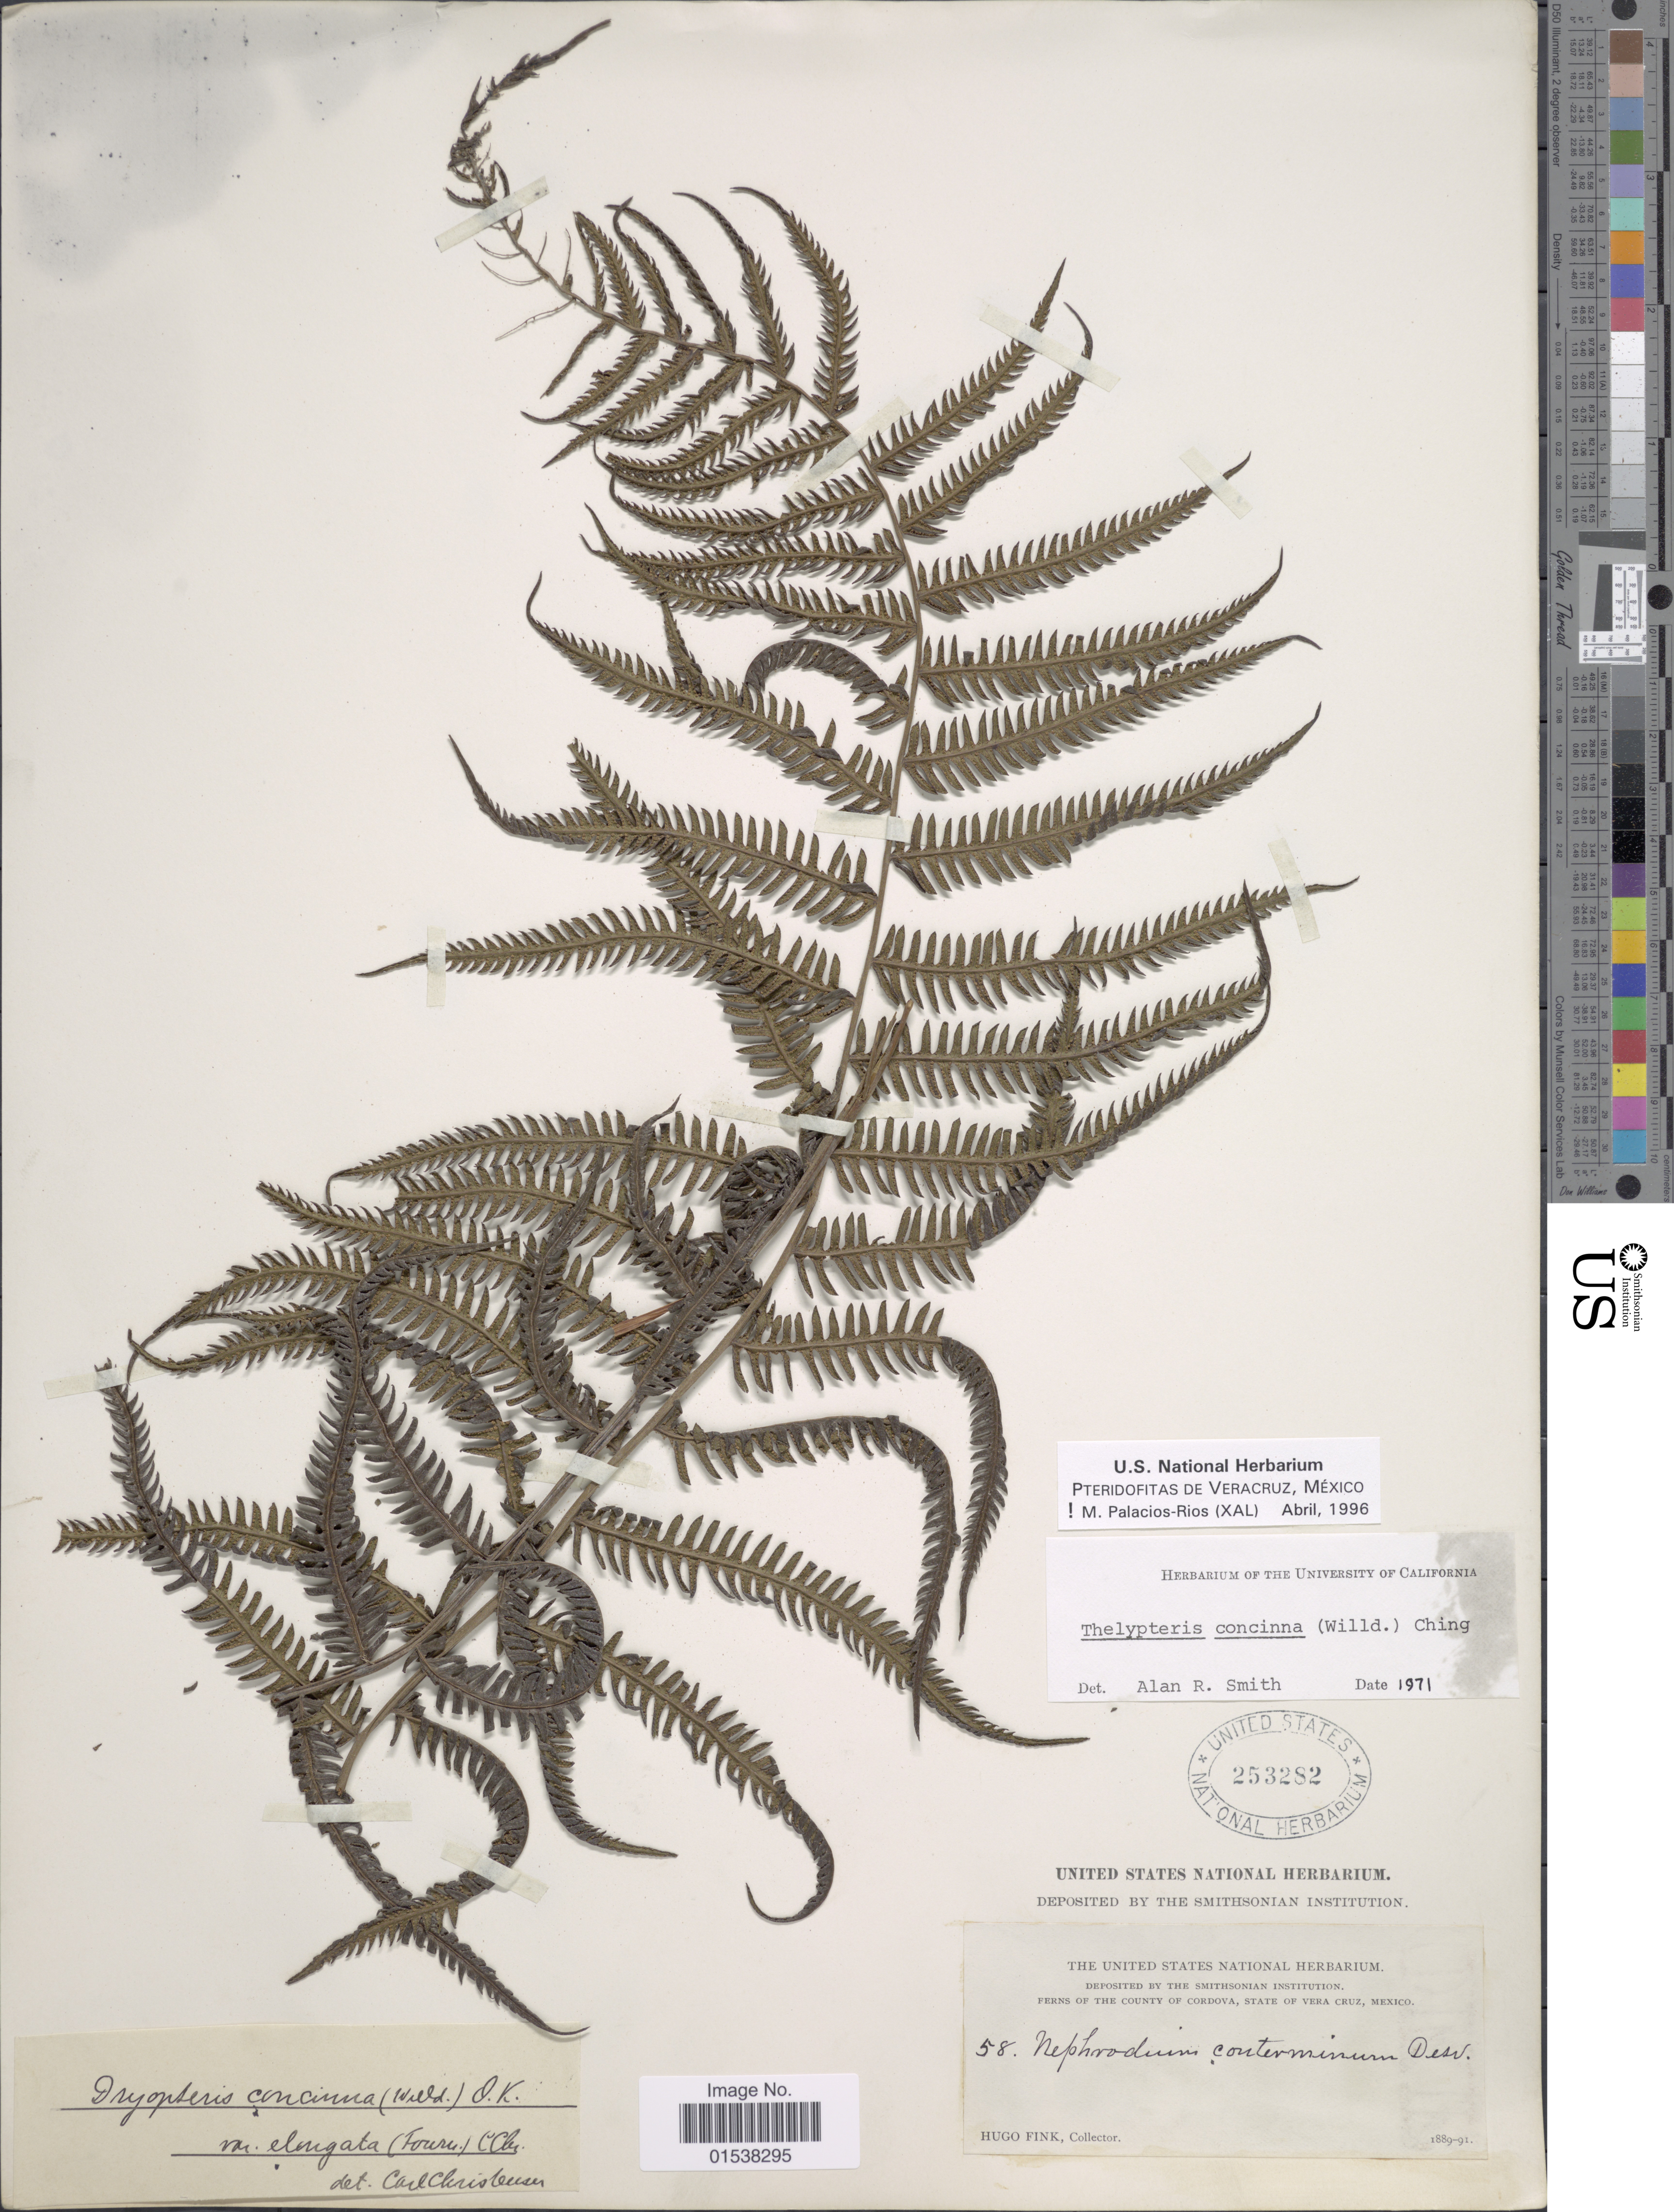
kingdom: Plantae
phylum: Tracheophyta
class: Polypodiopsida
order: Polypodiales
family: Thelypteridaceae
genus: Amauropelta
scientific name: Amauropelta concinna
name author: (Willd.) Pic. Serm.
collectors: H. Fink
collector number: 58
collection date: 1889/1891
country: Mexico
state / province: Veracruz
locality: County of Cordova, State of Vera Cruz, Mexico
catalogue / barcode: US 253282